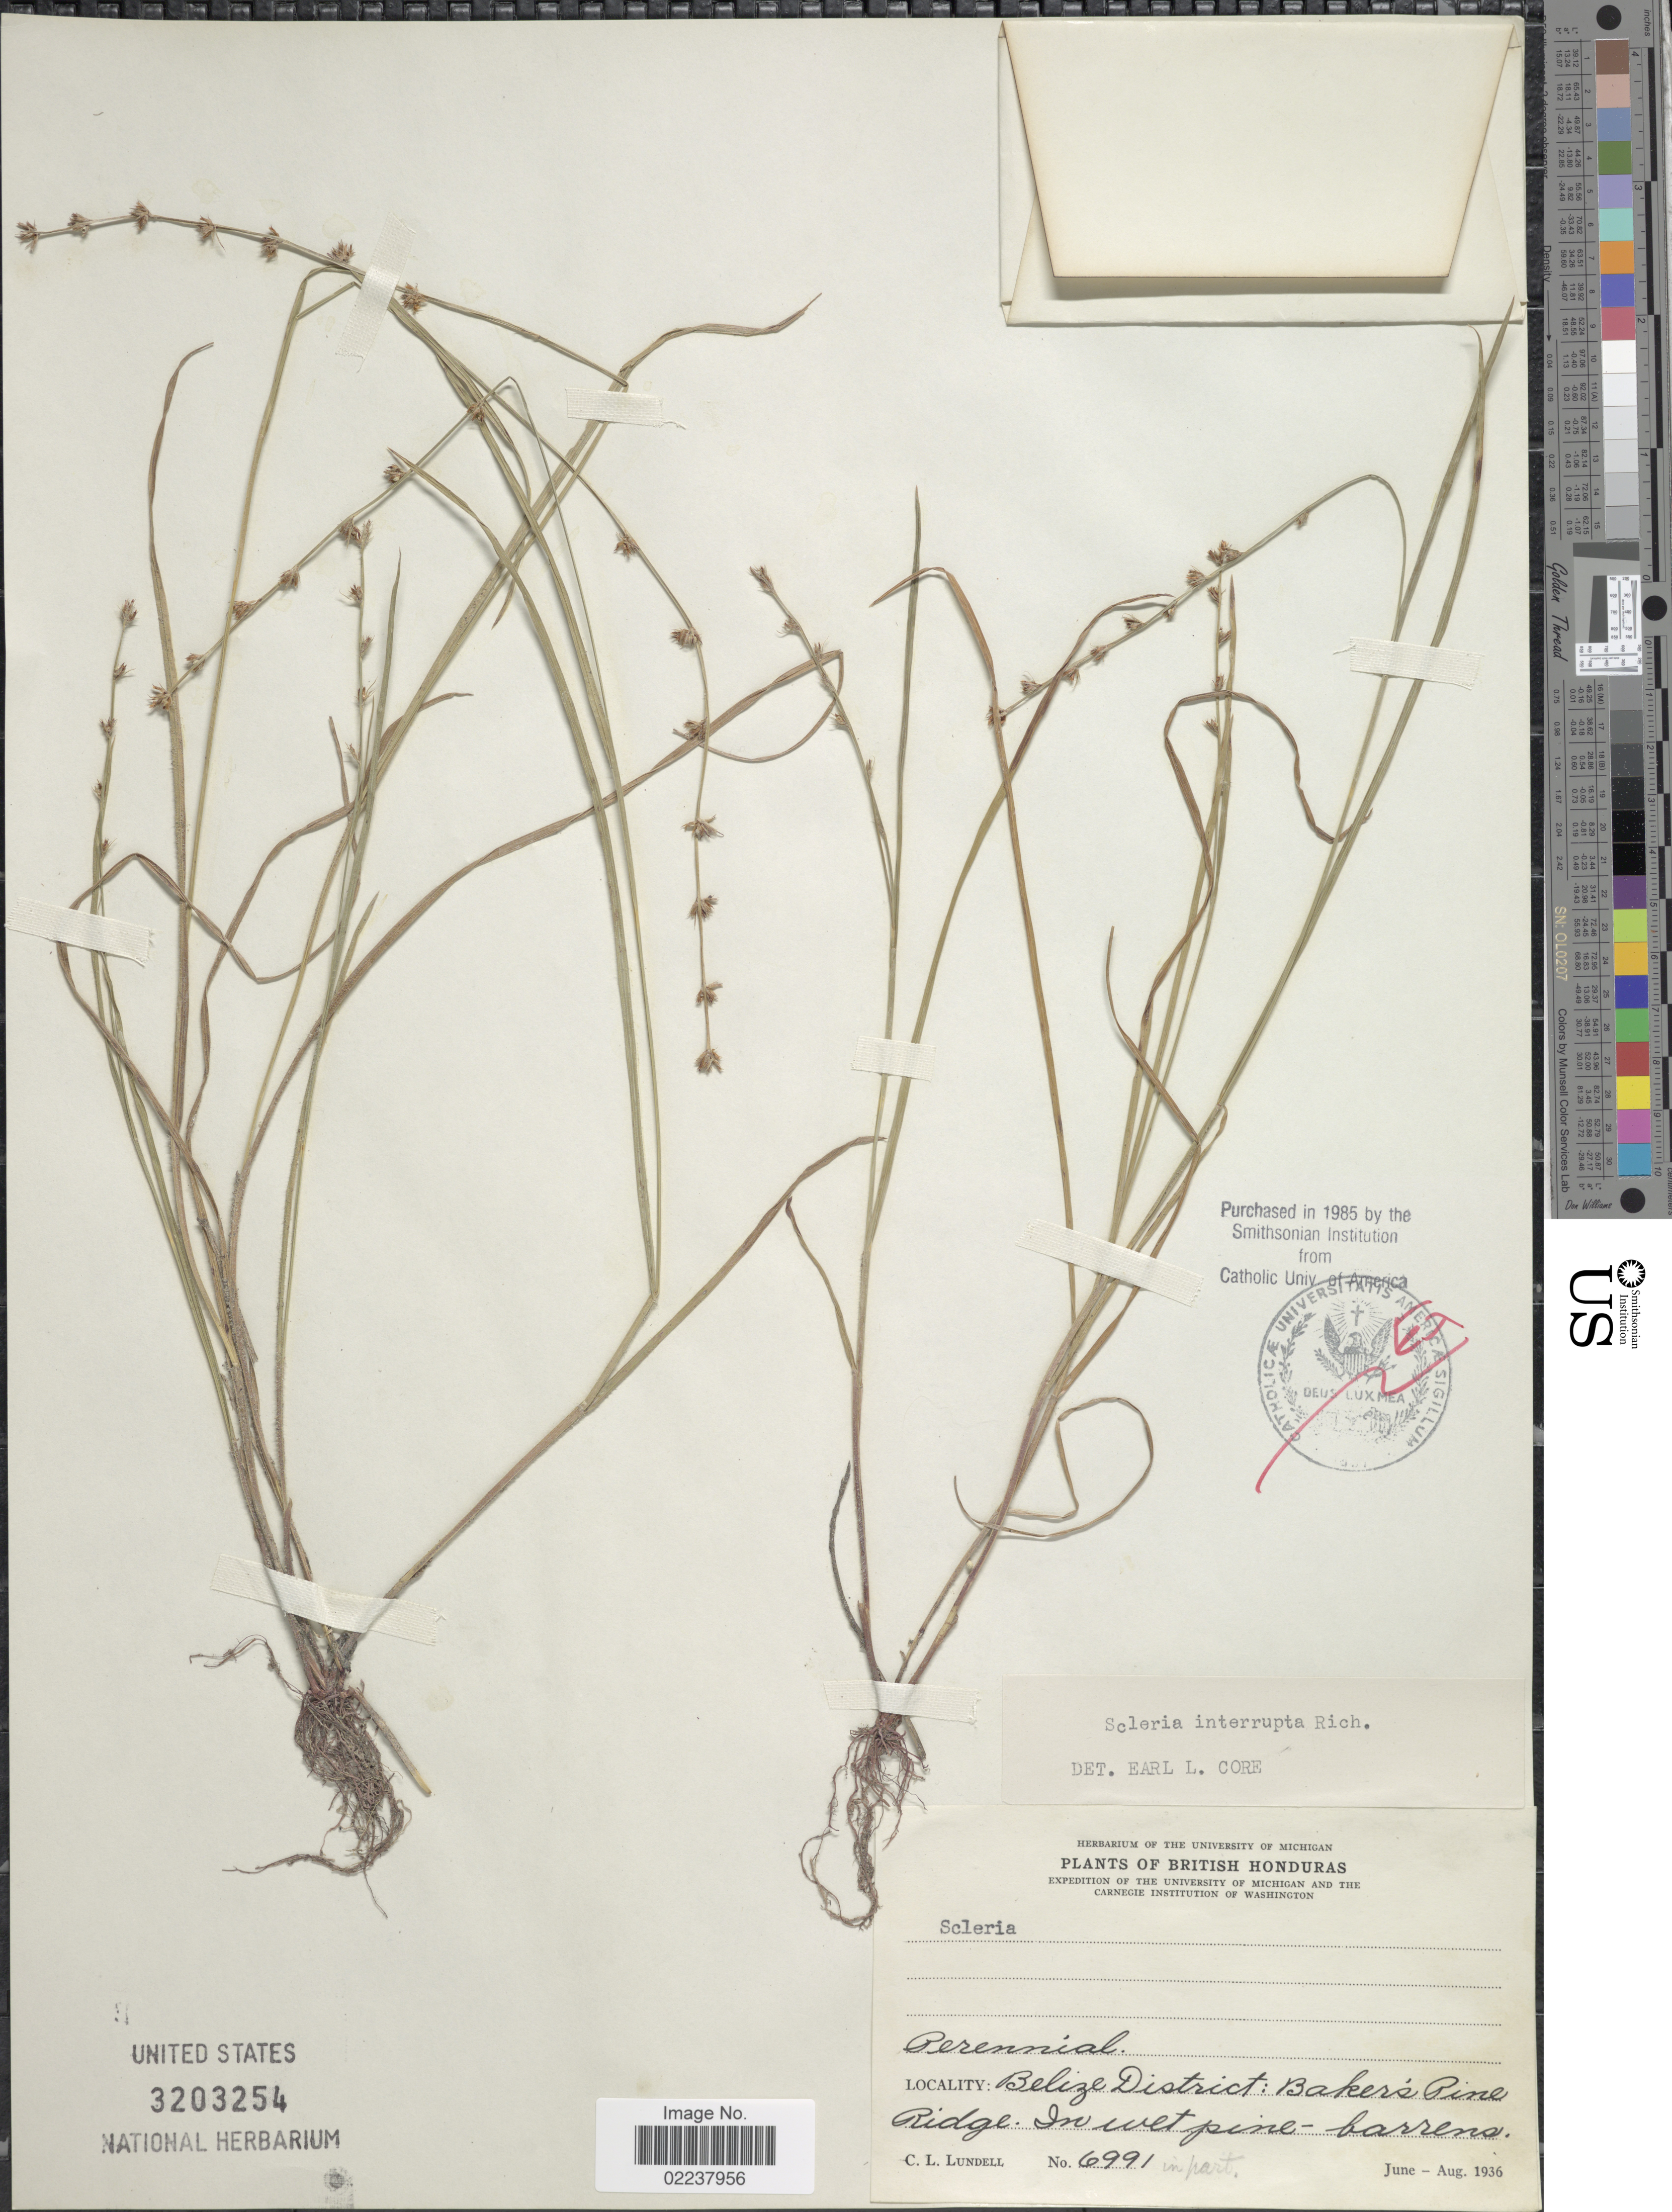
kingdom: Plantae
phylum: Tracheophyta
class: Liliopsida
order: Poales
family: Cyperaceae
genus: Scleria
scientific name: Scleria interrupta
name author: Rich.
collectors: C. L. Lundell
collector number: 6991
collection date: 1936-06/1936-08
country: Belize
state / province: Belize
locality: Belize District: Bakers Pine Ridge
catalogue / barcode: US 3203254